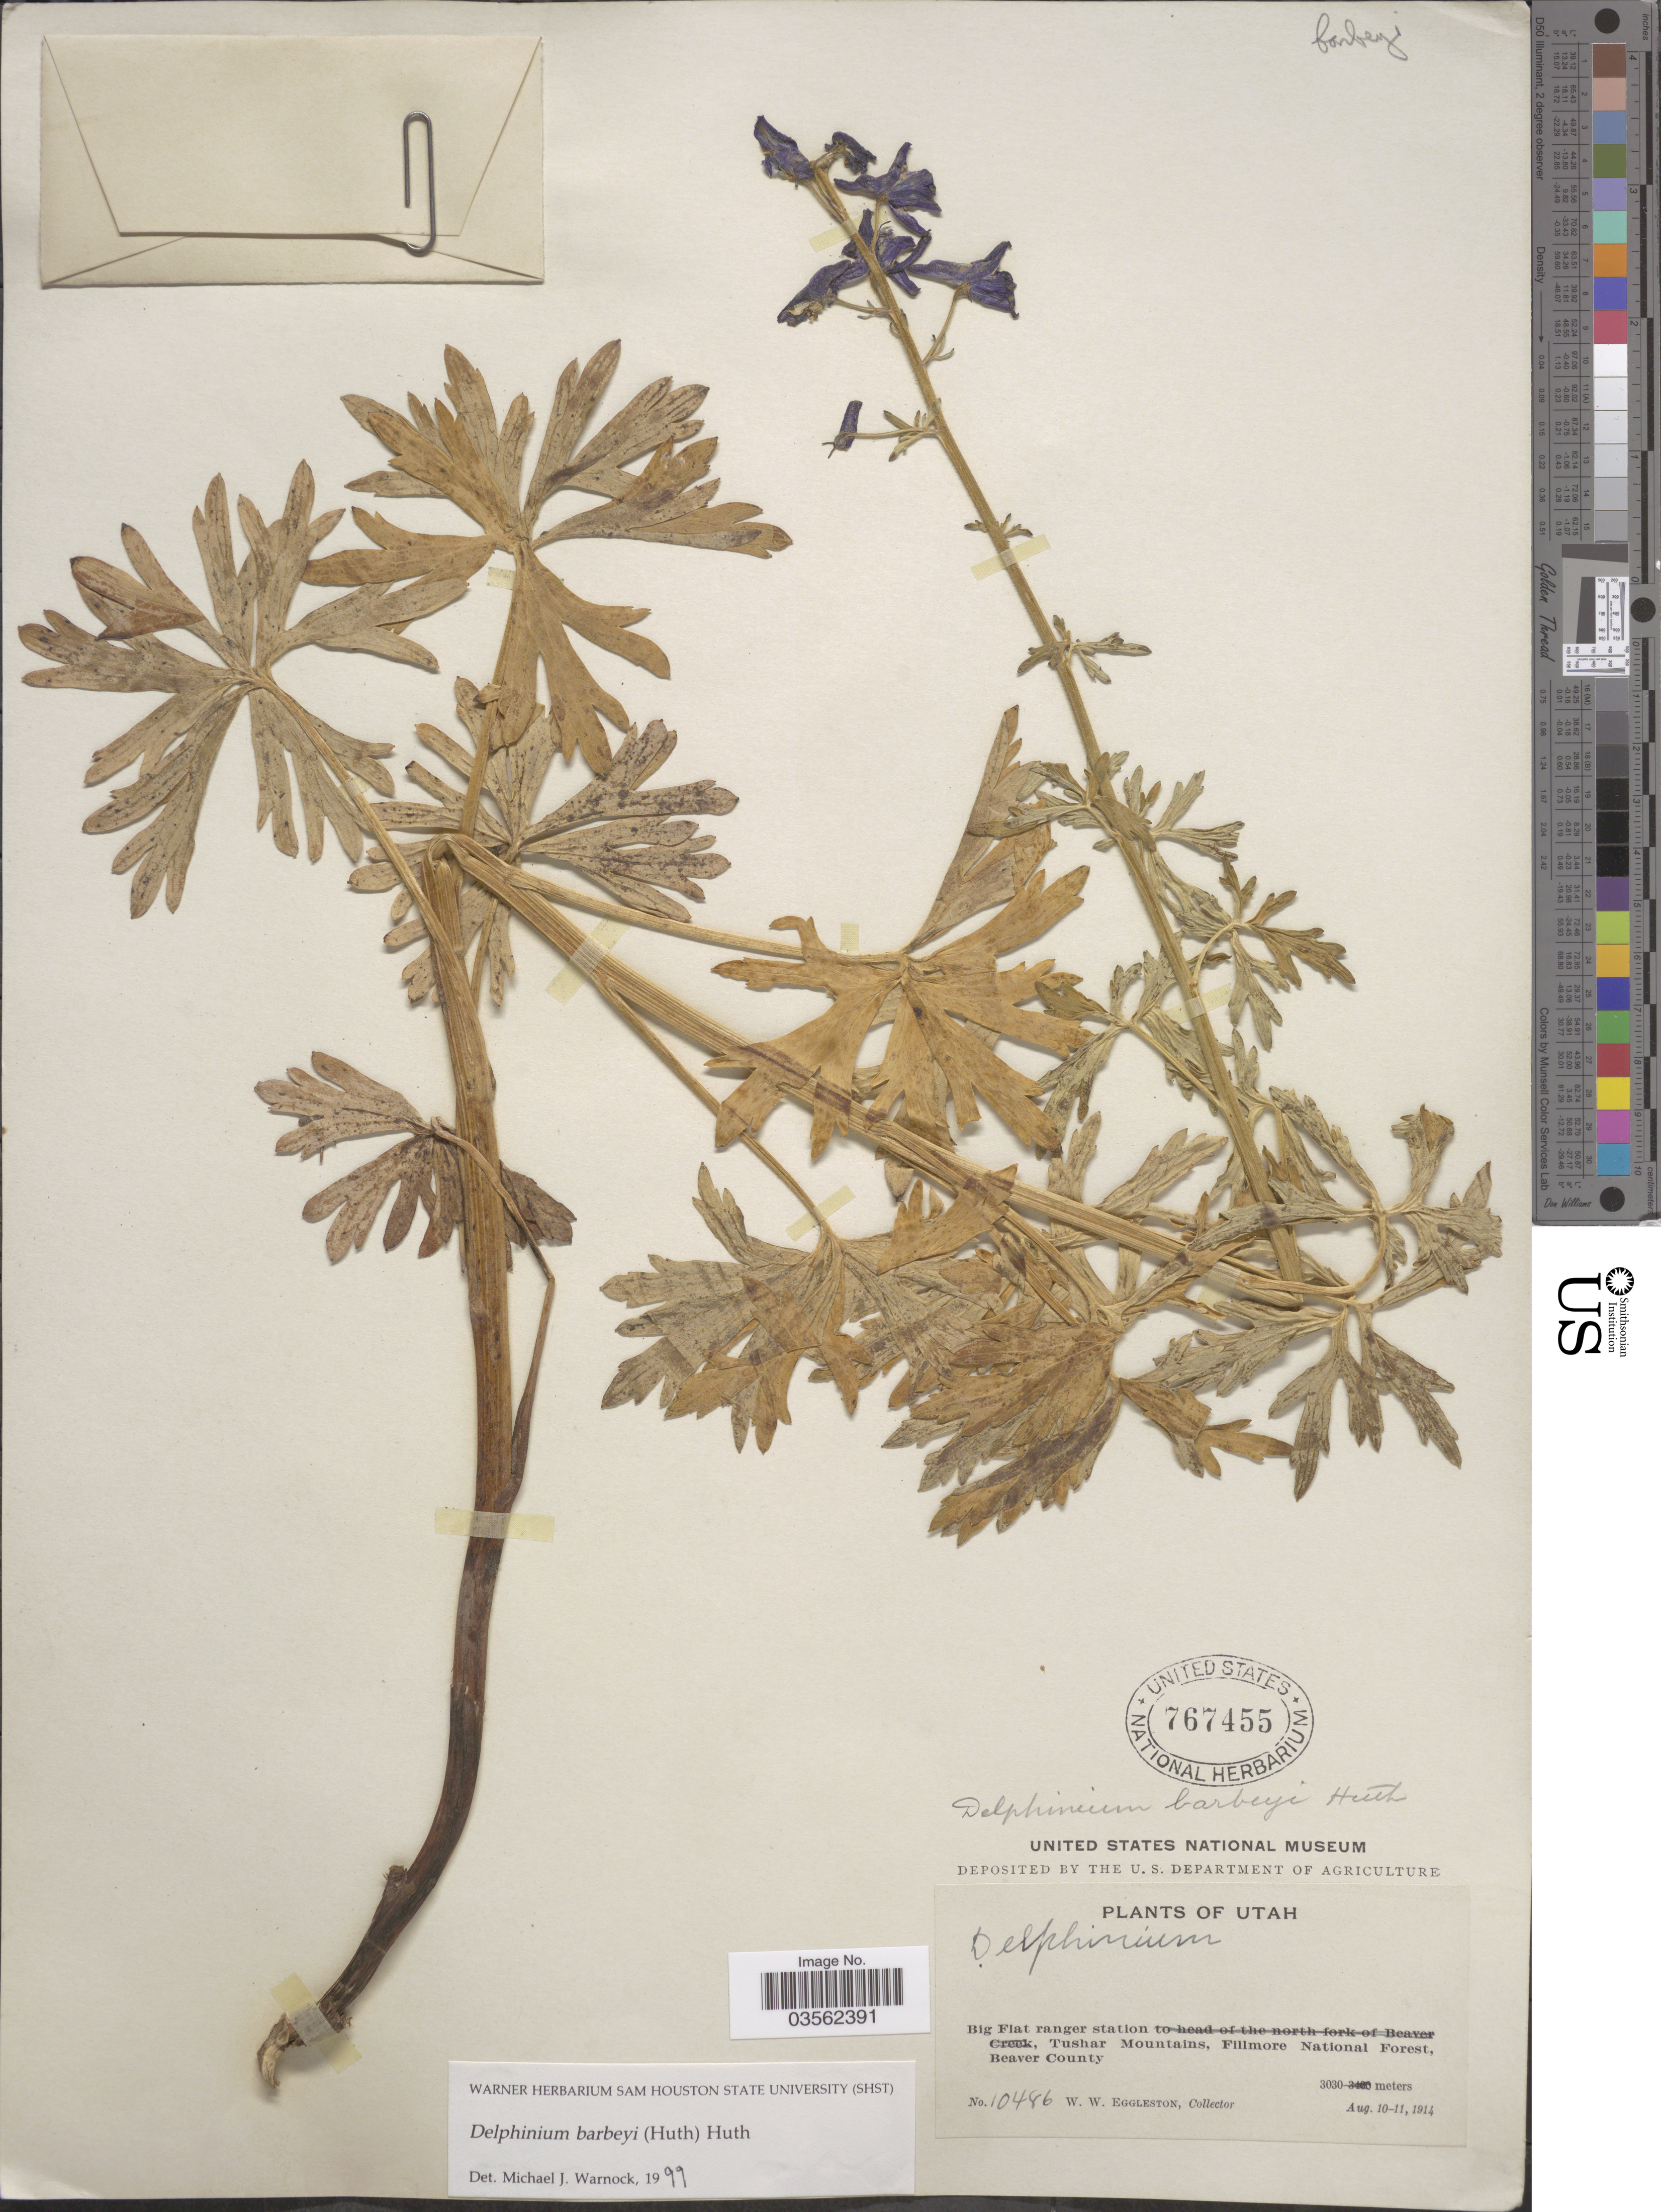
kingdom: Plantae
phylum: Tracheophyta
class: Magnoliopsida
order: Ranunculales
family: Ranunculaceae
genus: Delphinium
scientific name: Delphinium barbeyi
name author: (Huth) Huth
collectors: W. W. Eggleston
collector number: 10486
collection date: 1914-08-10/1914-08-11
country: United States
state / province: Utah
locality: Big Flat ranger station, Tushar Mountains, Fillmore National Forest, Beaver County.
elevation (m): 3030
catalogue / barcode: US 767455